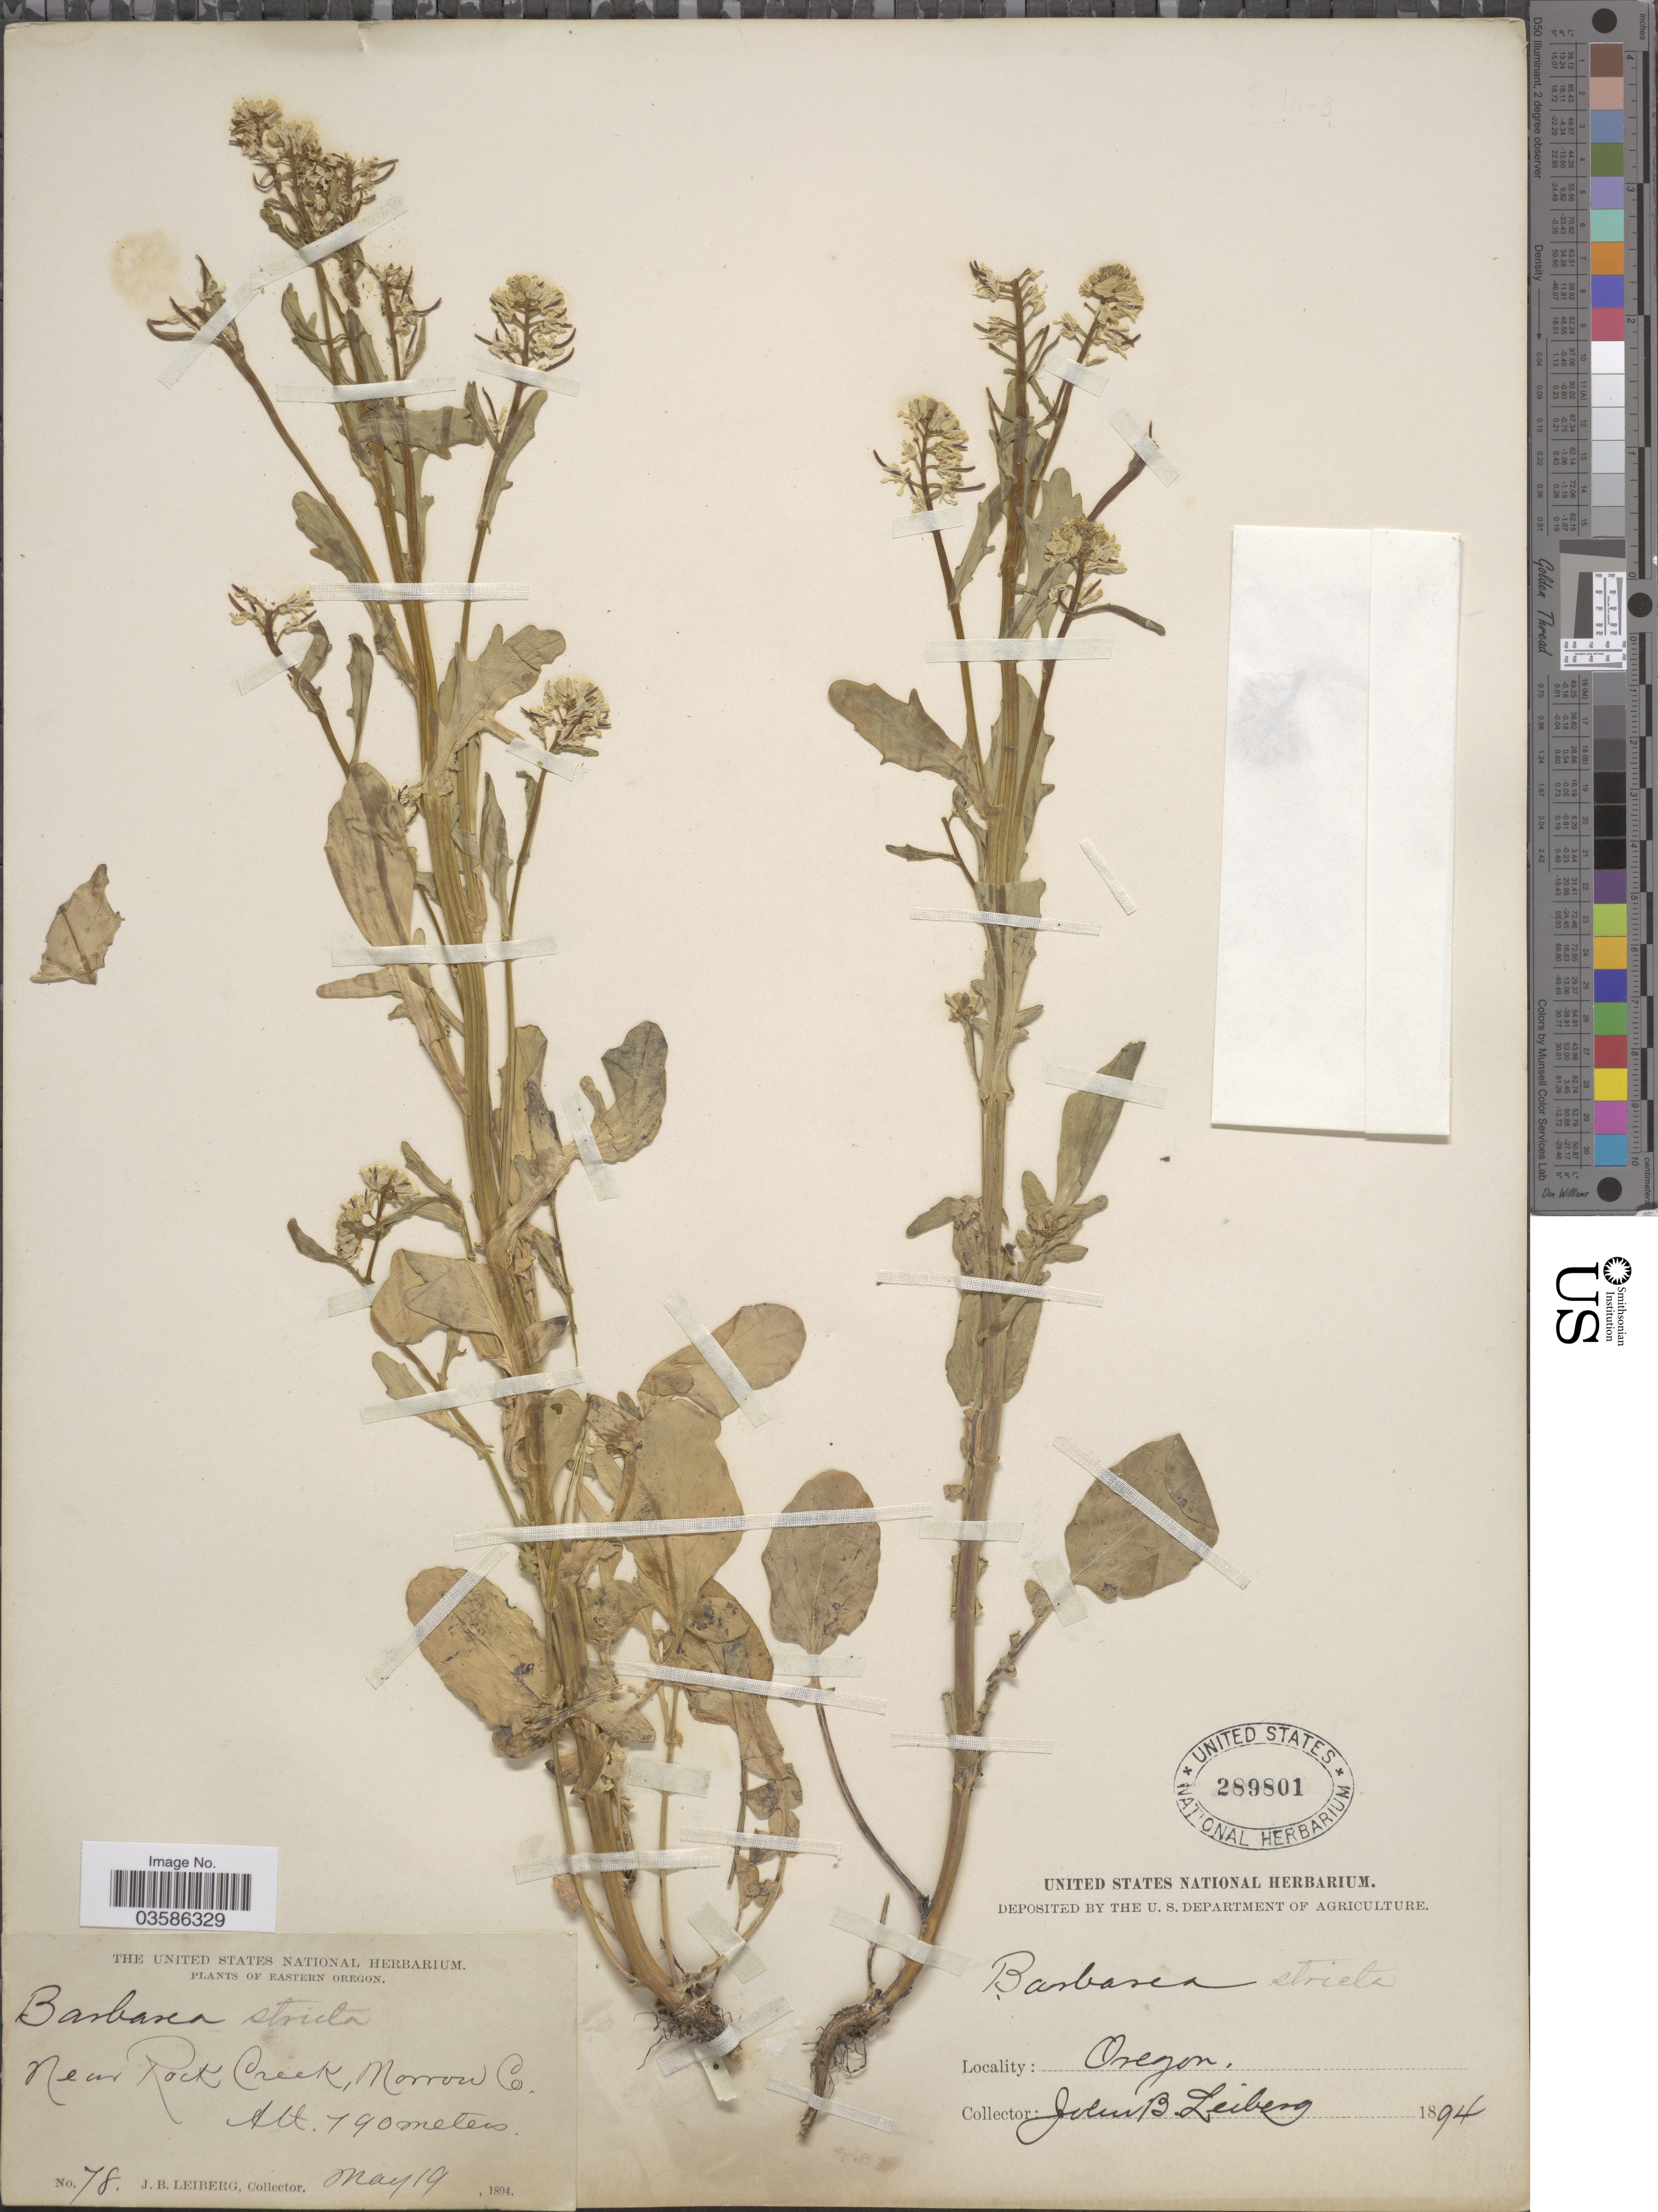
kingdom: Plantae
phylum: Tracheophyta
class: Magnoliopsida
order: Brassicales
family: Brassicaceae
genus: Barbarea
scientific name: Barbarea stricta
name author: Andrz.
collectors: J. B. Leiberg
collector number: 78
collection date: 1894-05-19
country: United States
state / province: Oregon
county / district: Morrow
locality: Eastern Oregon. Near Rock Creek, Morrow Co.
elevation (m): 790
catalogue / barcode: US 289801